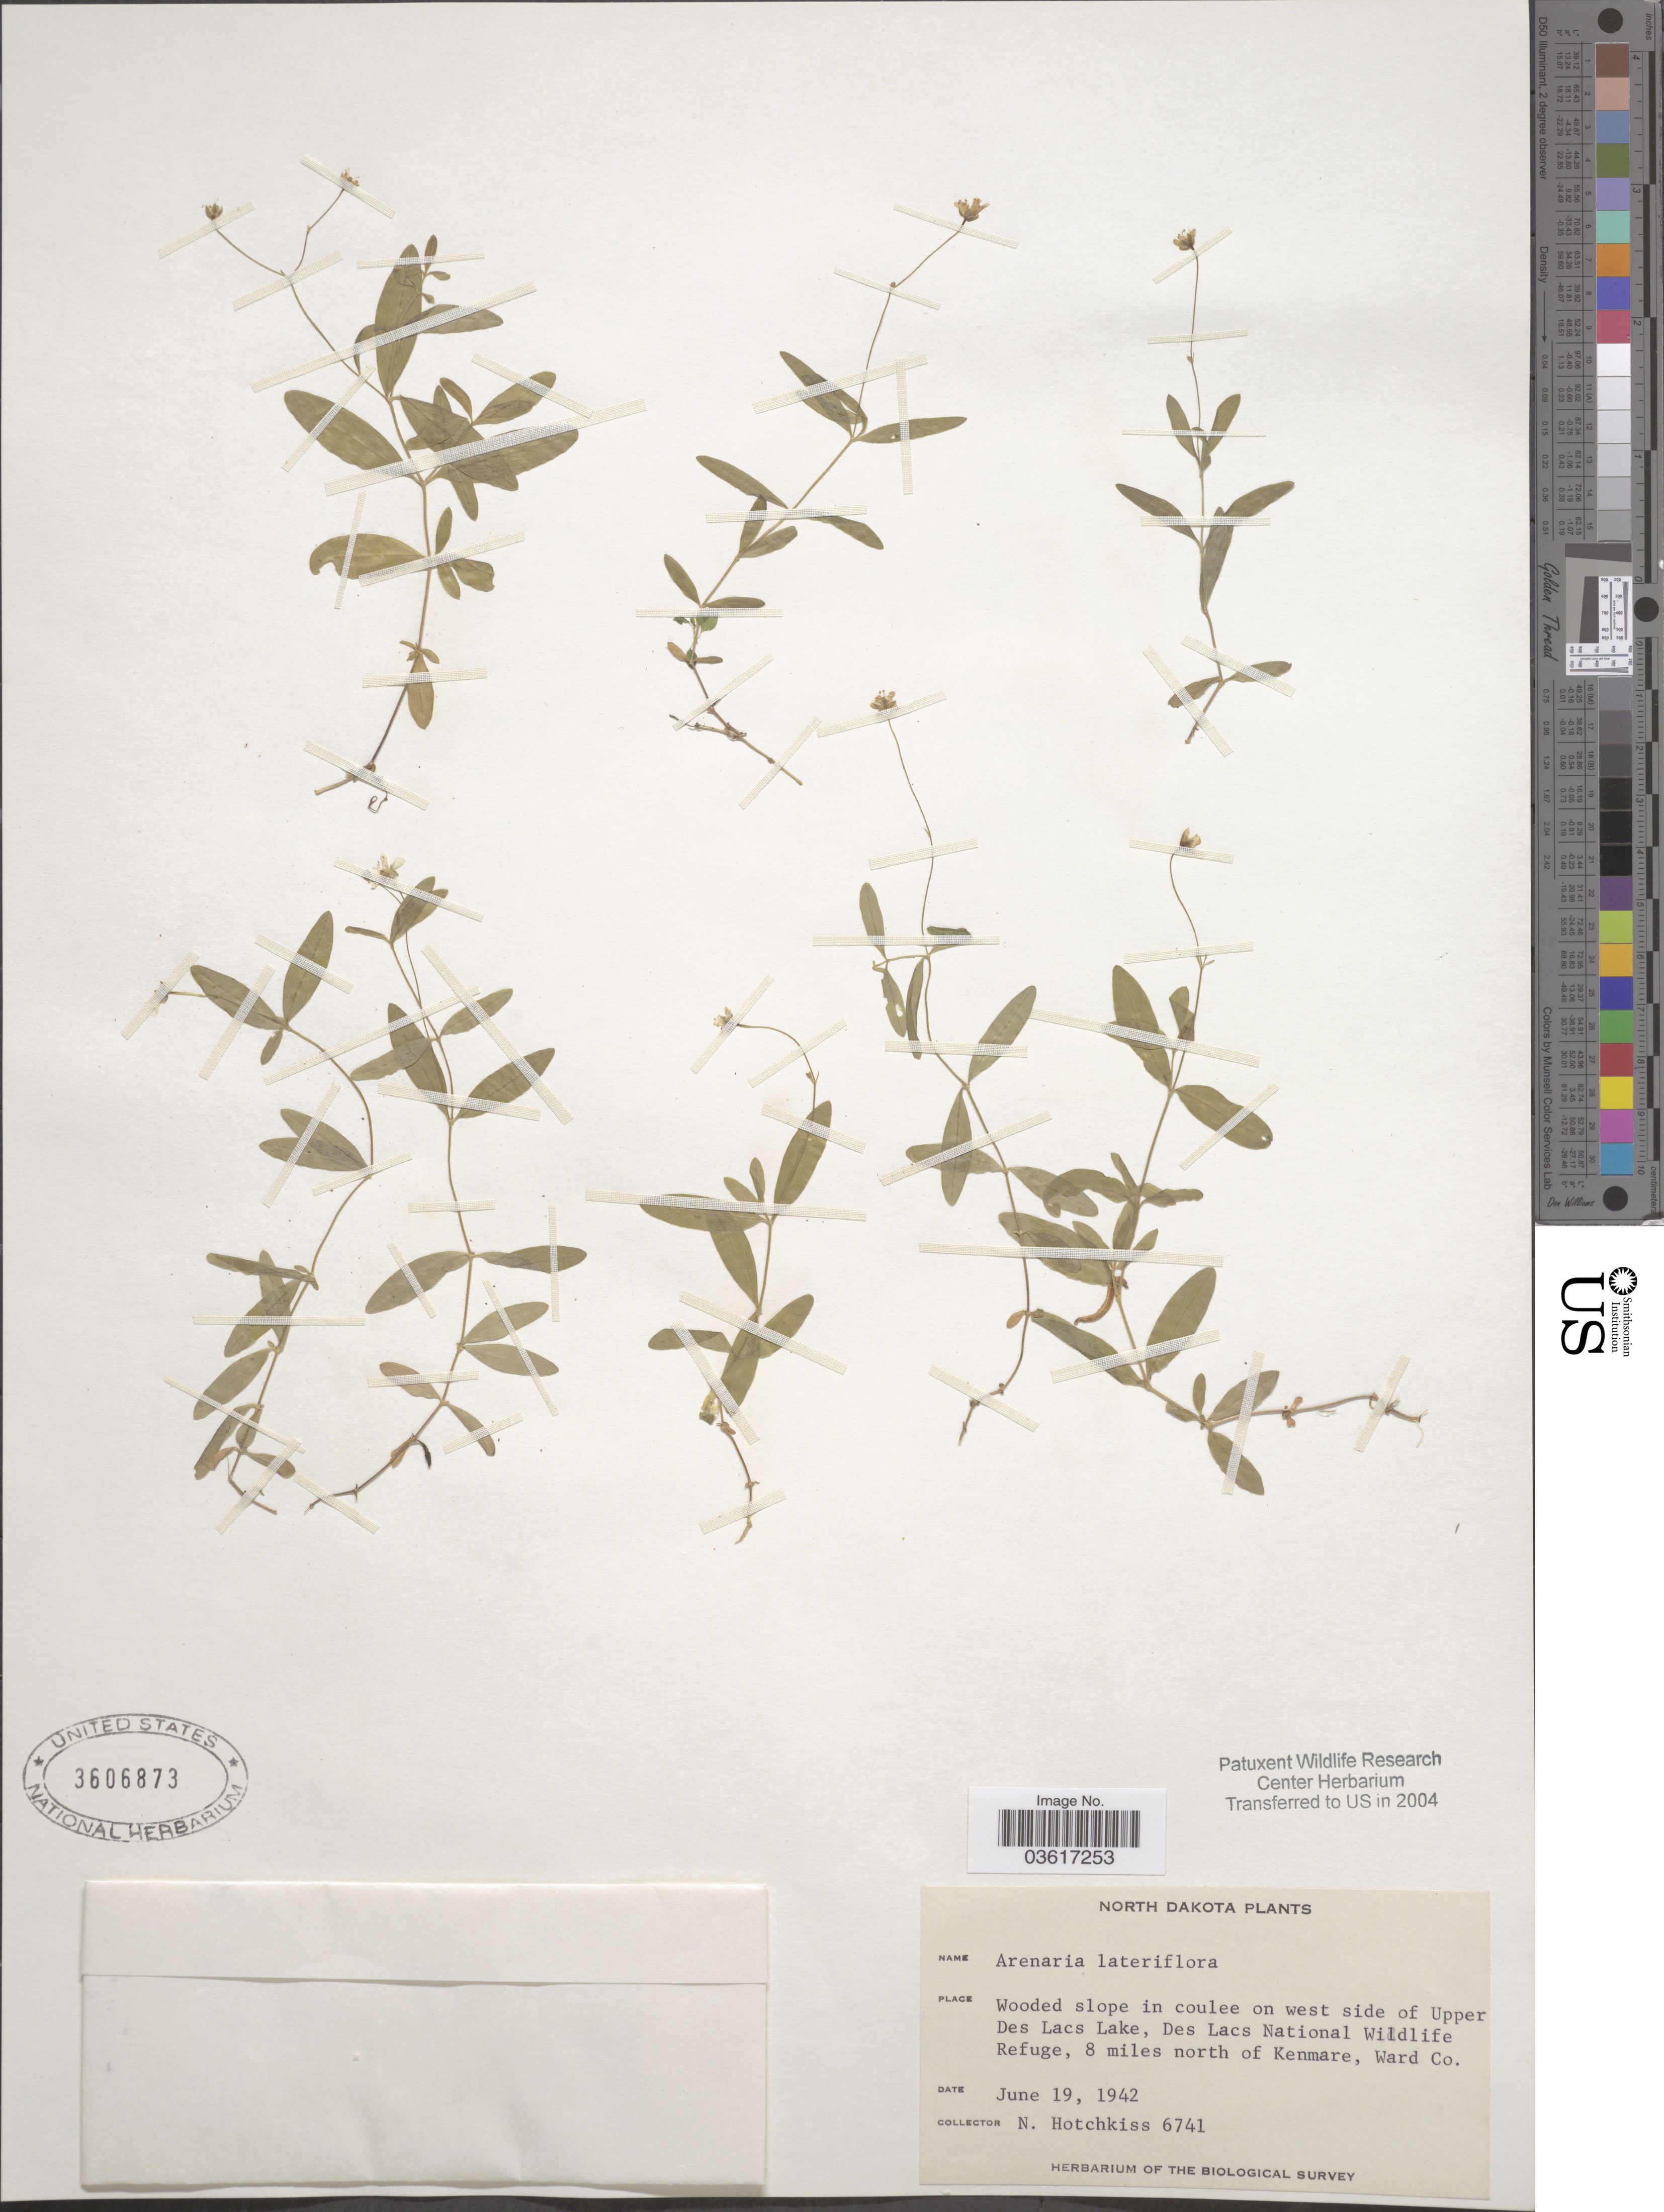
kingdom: Plantae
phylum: Tracheophyta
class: Magnoliopsida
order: Caryophyllales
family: Caryophyllaceae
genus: Moehringia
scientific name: Moehringia lateriflora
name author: (L.) Fenzl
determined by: Strong, Mark T., (BOT), Smithsonian Institution - National Museum of Natural History (UNITED STATES)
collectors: N. Hotchkiss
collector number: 6741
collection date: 1942-06-19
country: United States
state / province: North Dakota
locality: Wooded slope in coulee on west side of Upper Des Lacs Lake, Des Lacs National Wildlife Refuge, 8 miles north of Kenmare, Ward Co.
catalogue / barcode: US 3606873